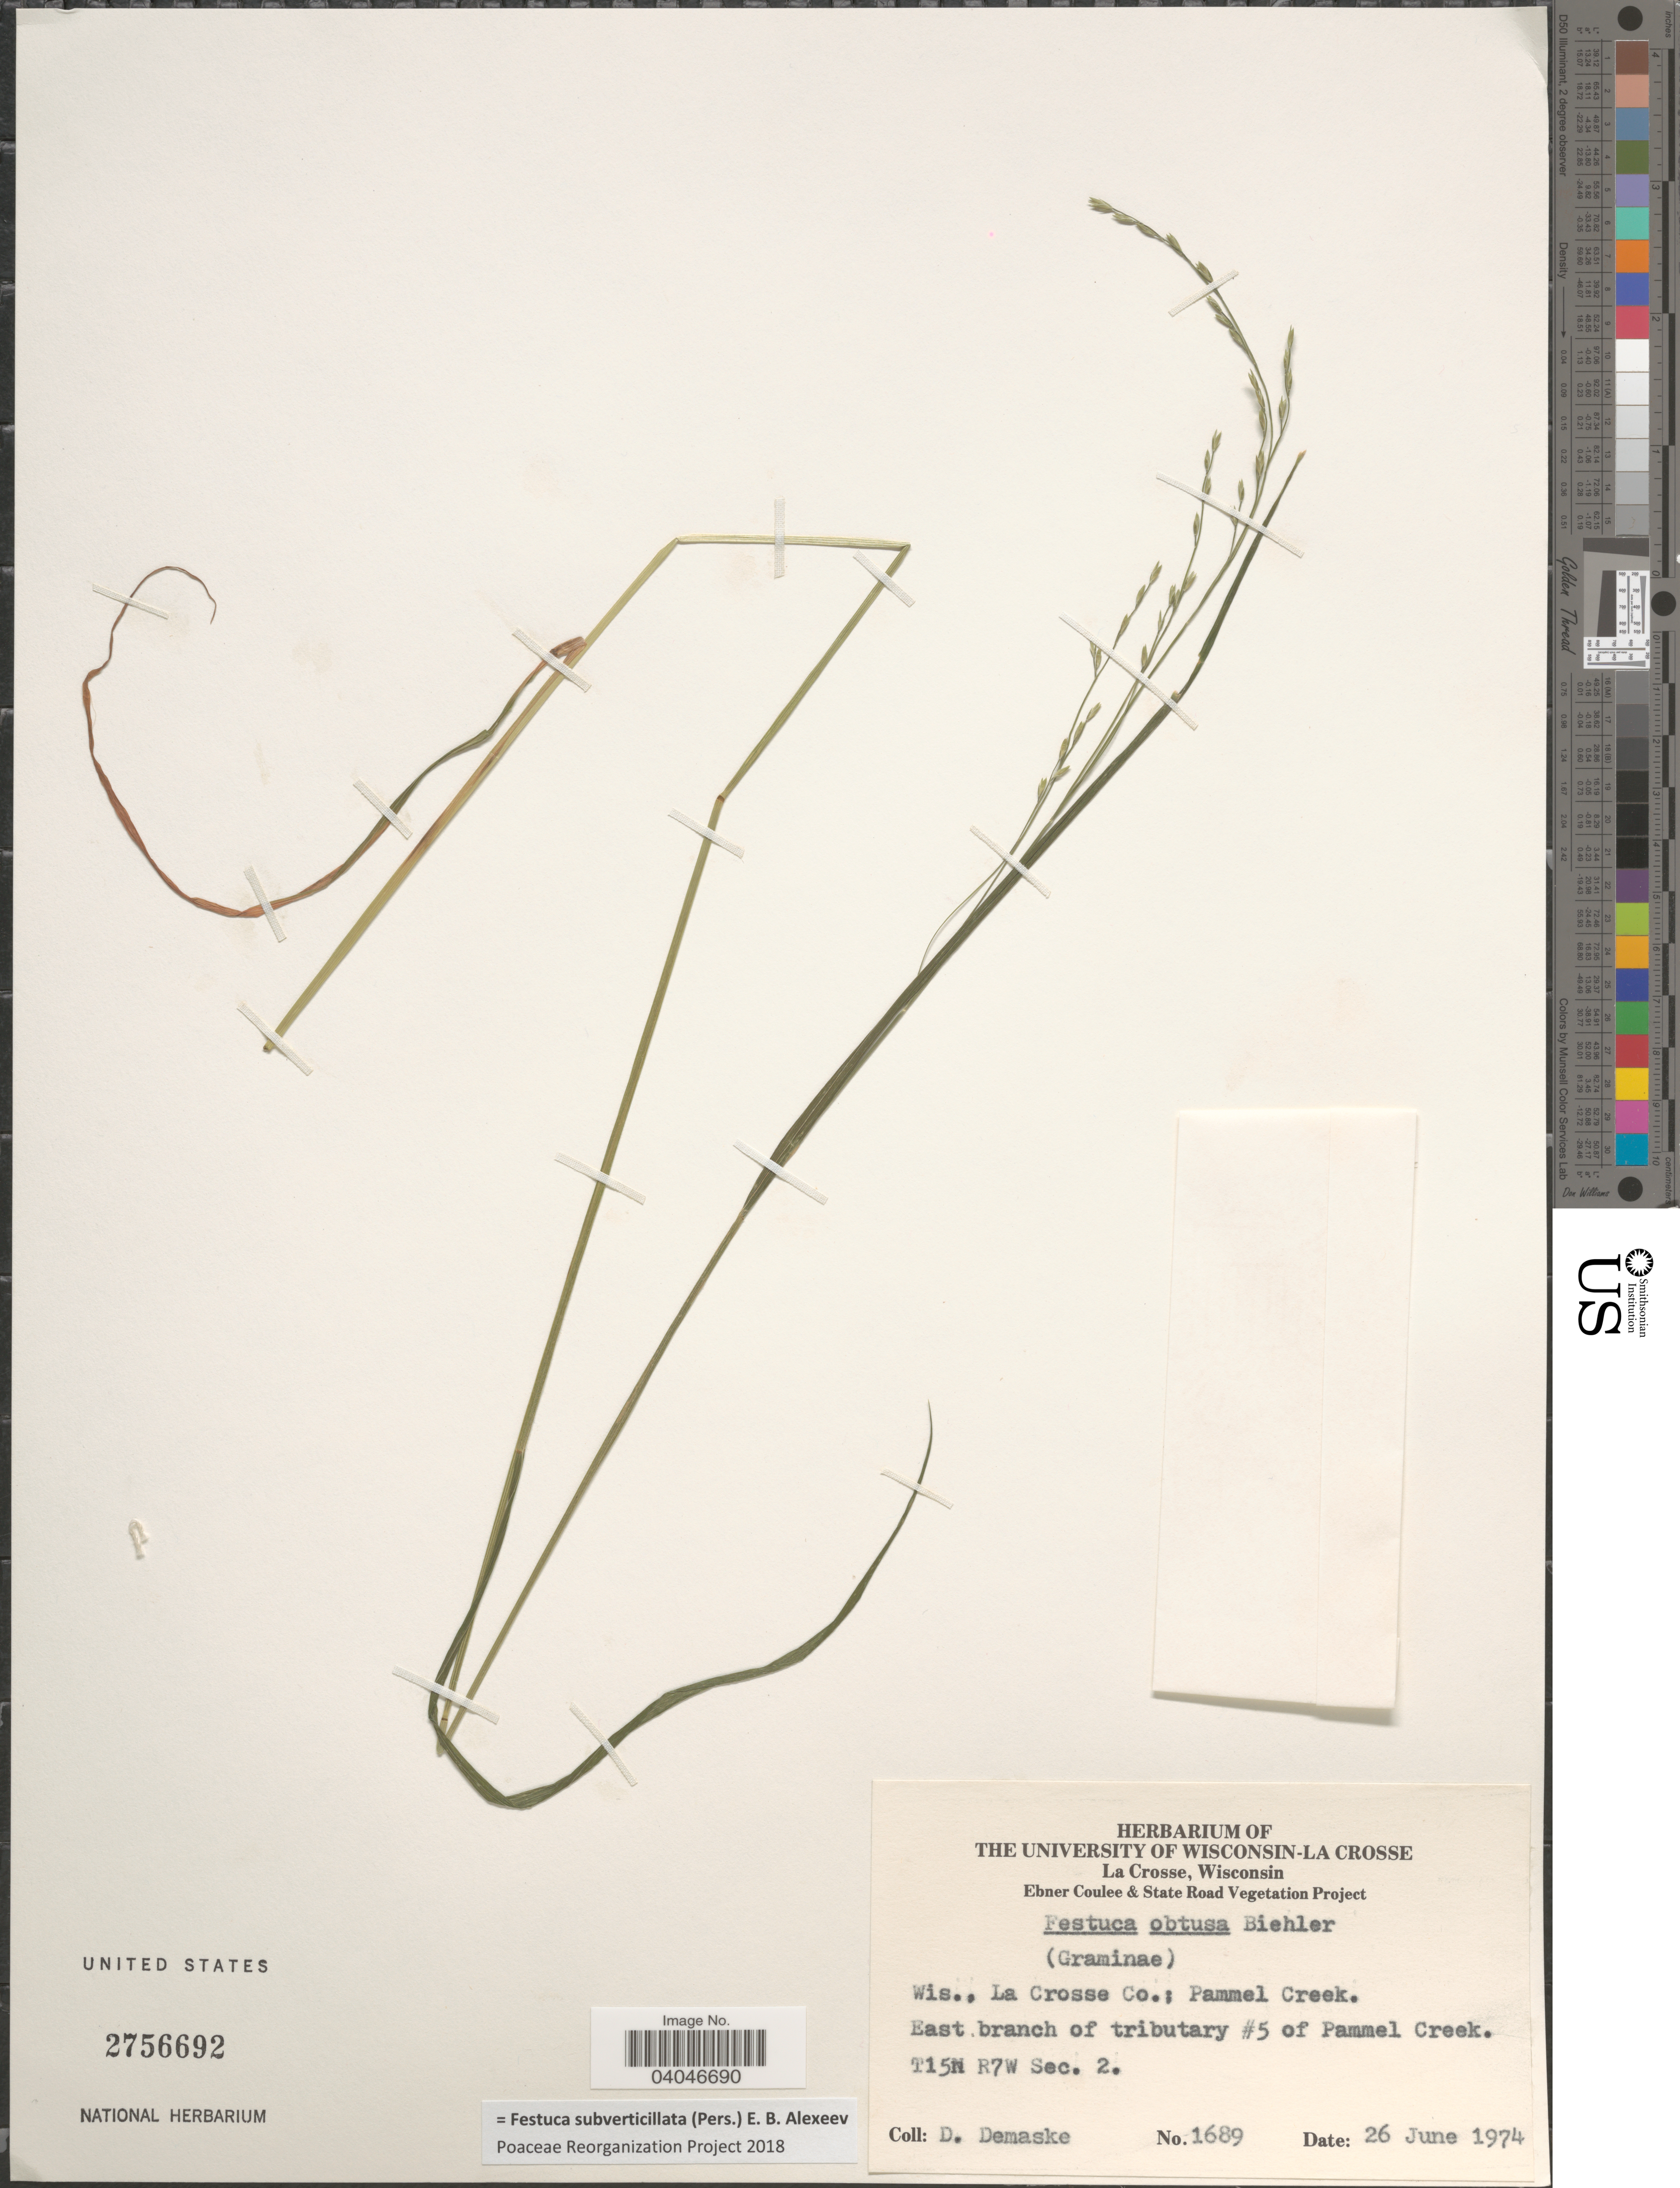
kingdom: Plantae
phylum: Tracheophyta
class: Liliopsida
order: Poales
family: Poaceae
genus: Festuca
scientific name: Festuca subverticillata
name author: (Pers.) E.B. Alexeev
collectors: D. Demaske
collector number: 1689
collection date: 1974-06-26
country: United States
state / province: Wisconsin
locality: La Crosse Co.; Pammel Creek. East branch of tributary #5 of Pammel Creek. T15N R7W Sec. 2.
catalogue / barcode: US 2756692